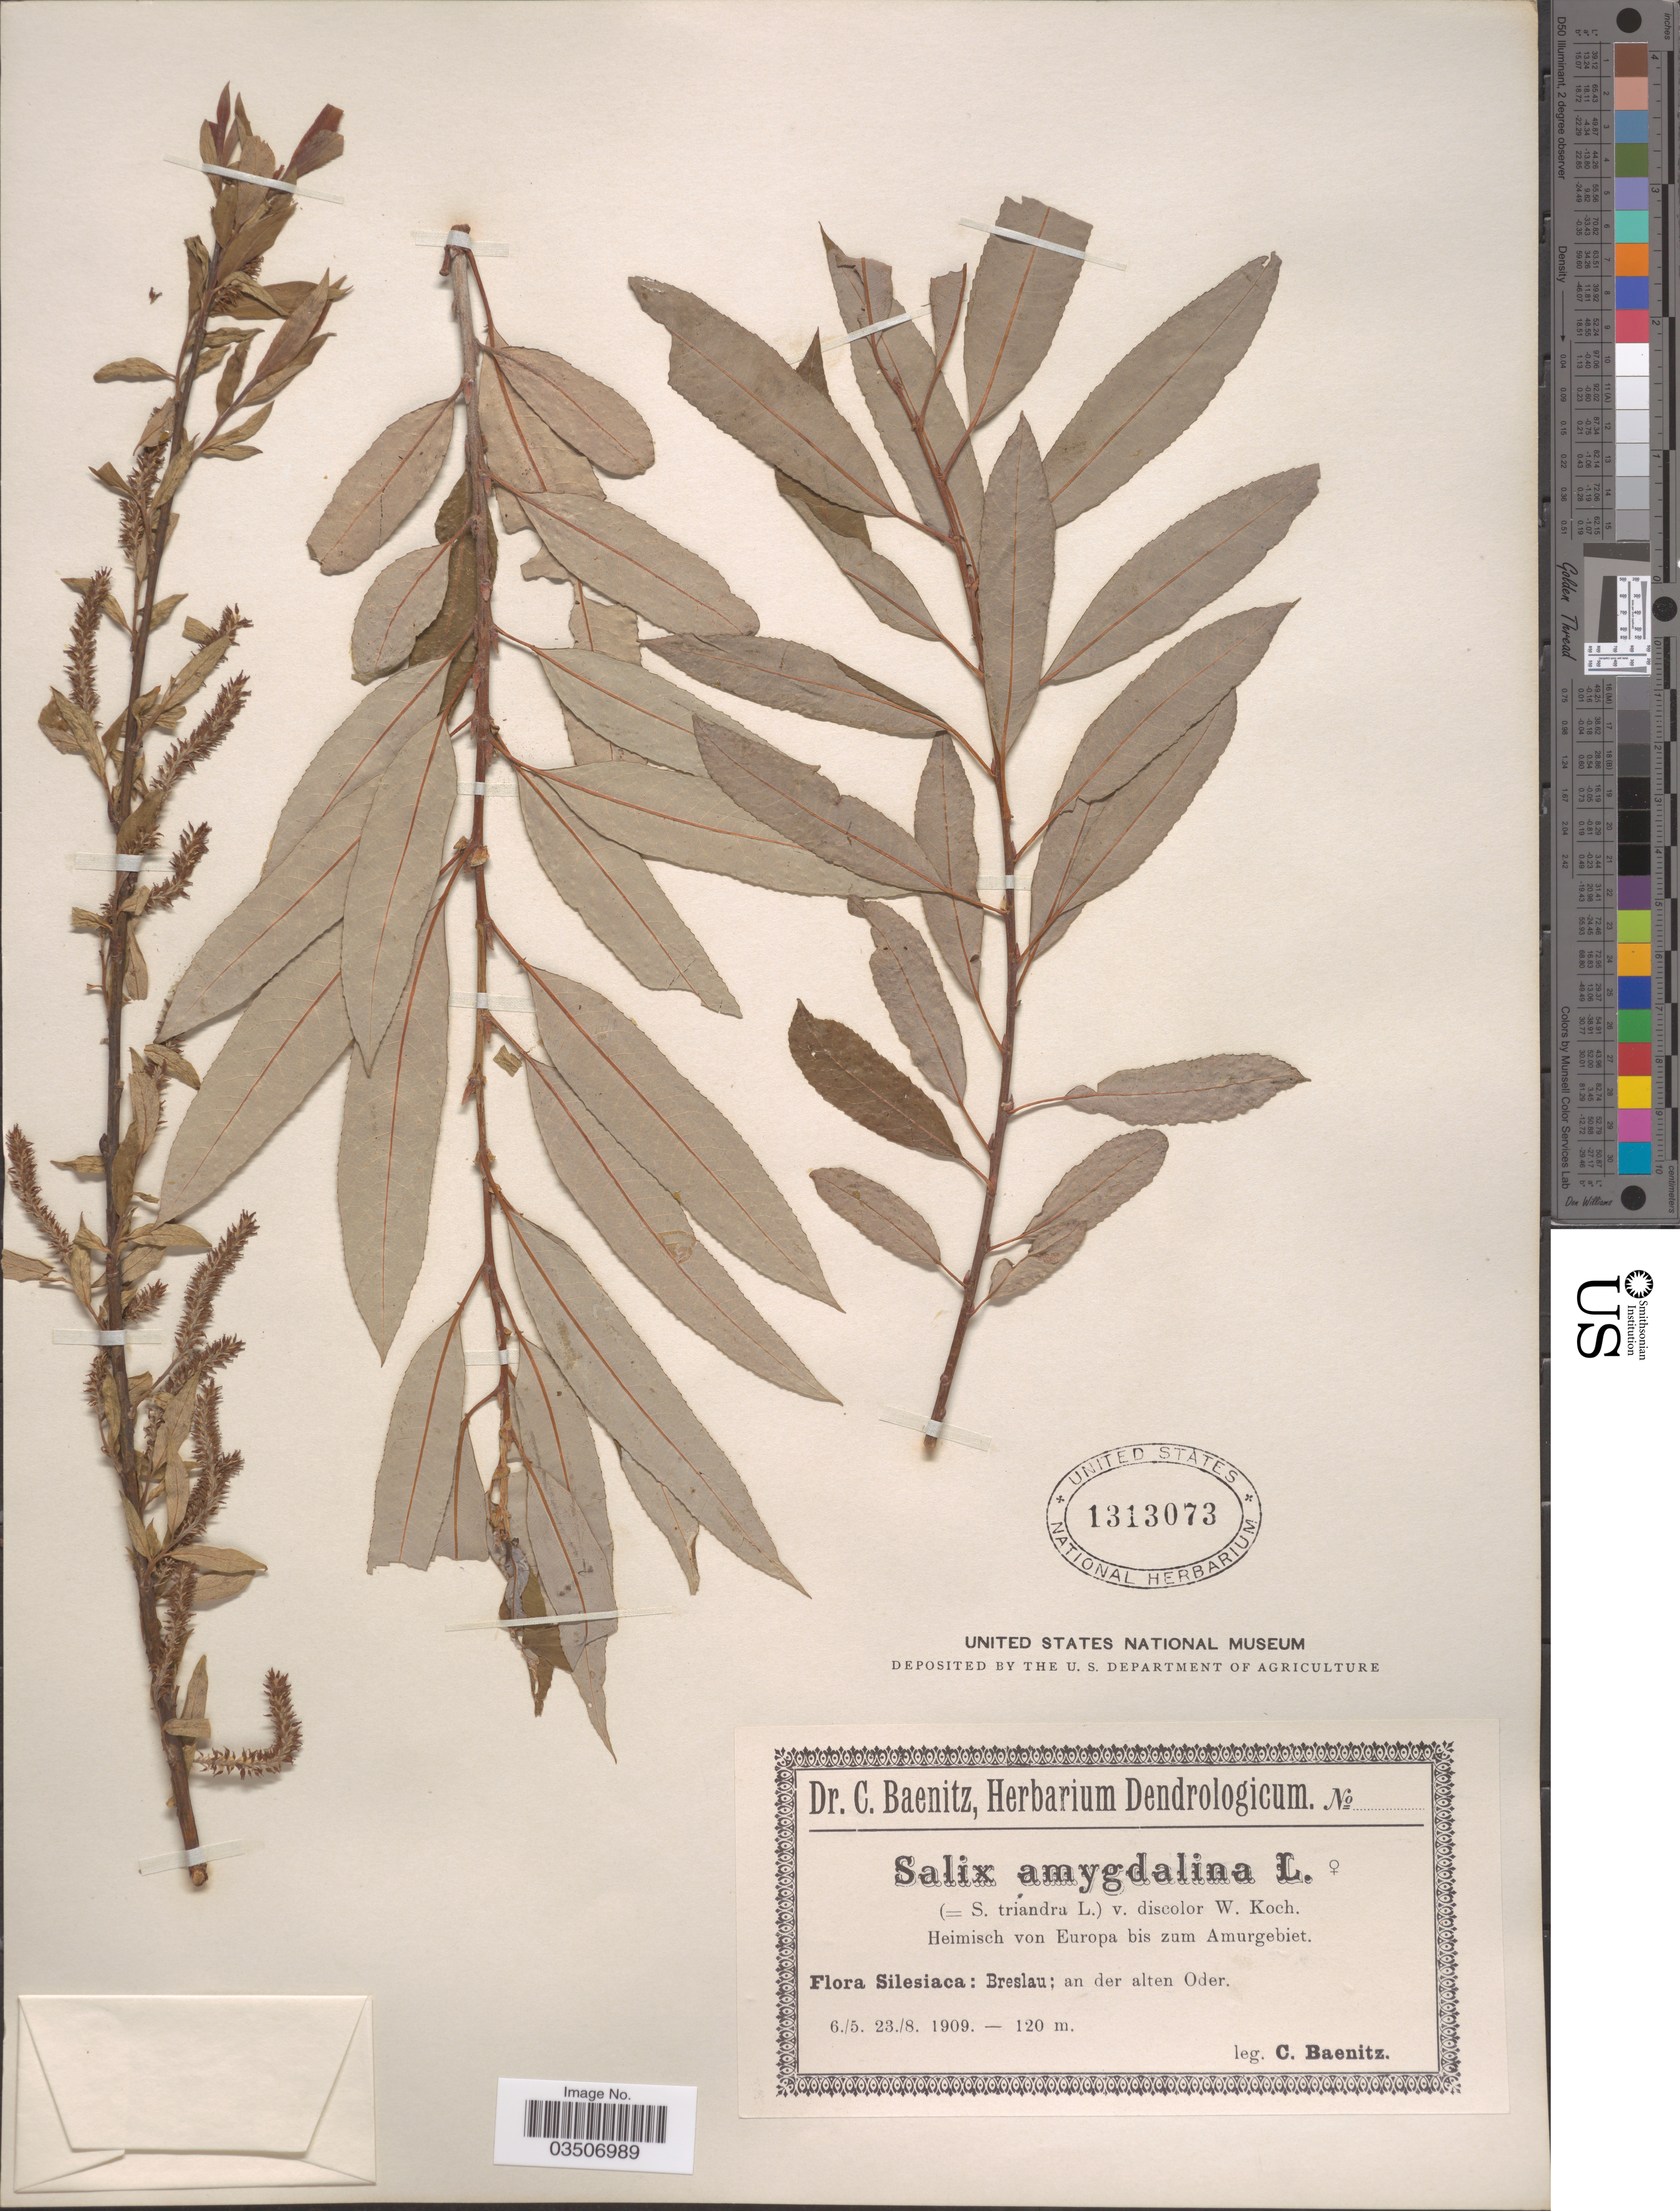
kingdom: Plantae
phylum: Tracheophyta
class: Magnoliopsida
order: Malpighiales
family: Salicaceae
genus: Salix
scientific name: Salix amygdalina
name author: L.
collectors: C. G. Baenitz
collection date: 1909-05-06/1909-08-23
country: Poland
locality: Silesiaca: Breslau; an der alten Oder.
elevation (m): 120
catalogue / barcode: US 1313073